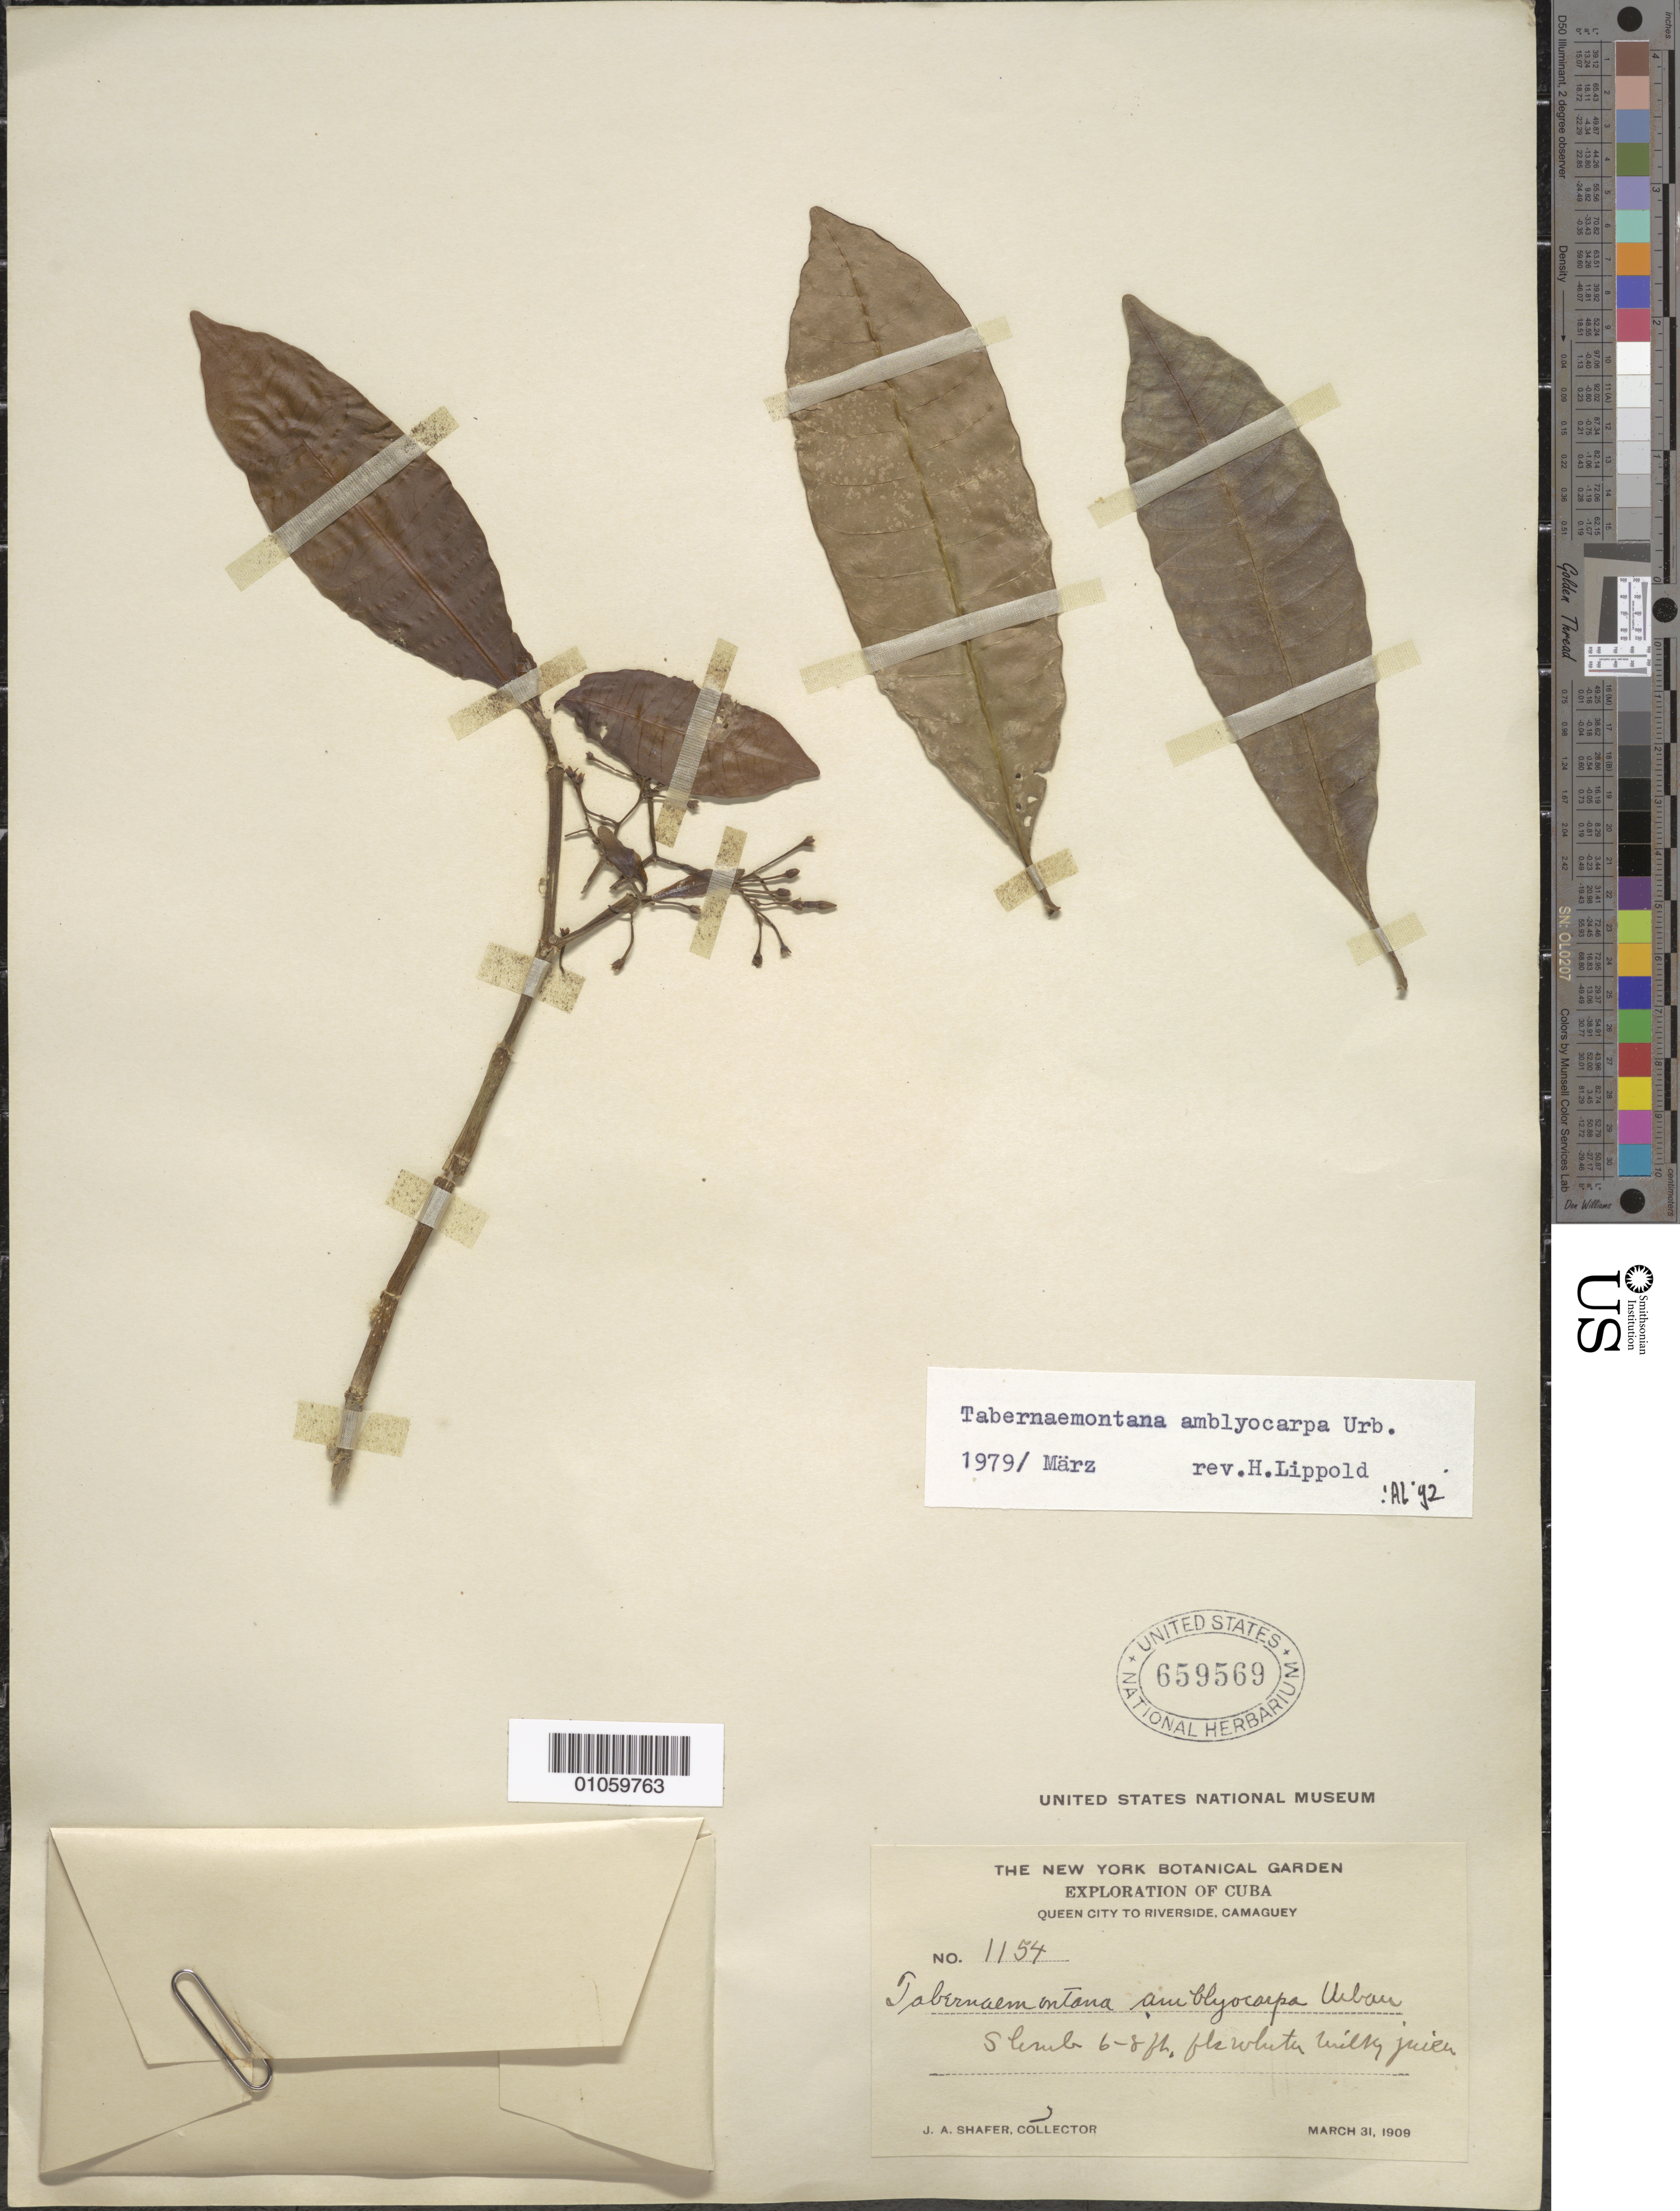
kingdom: Plantae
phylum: Tracheophyta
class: Magnoliopsida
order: Gentianales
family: Apocynaceae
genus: Tabernaemontana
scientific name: Tabernaemontana amblyocarpa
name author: Urb.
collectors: J. A. Shafer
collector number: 1154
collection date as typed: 31 Mar 1909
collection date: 1909-03-31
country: Cuba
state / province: Camagüey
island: Cuba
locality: Queen City to Riverside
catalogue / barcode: US 659569